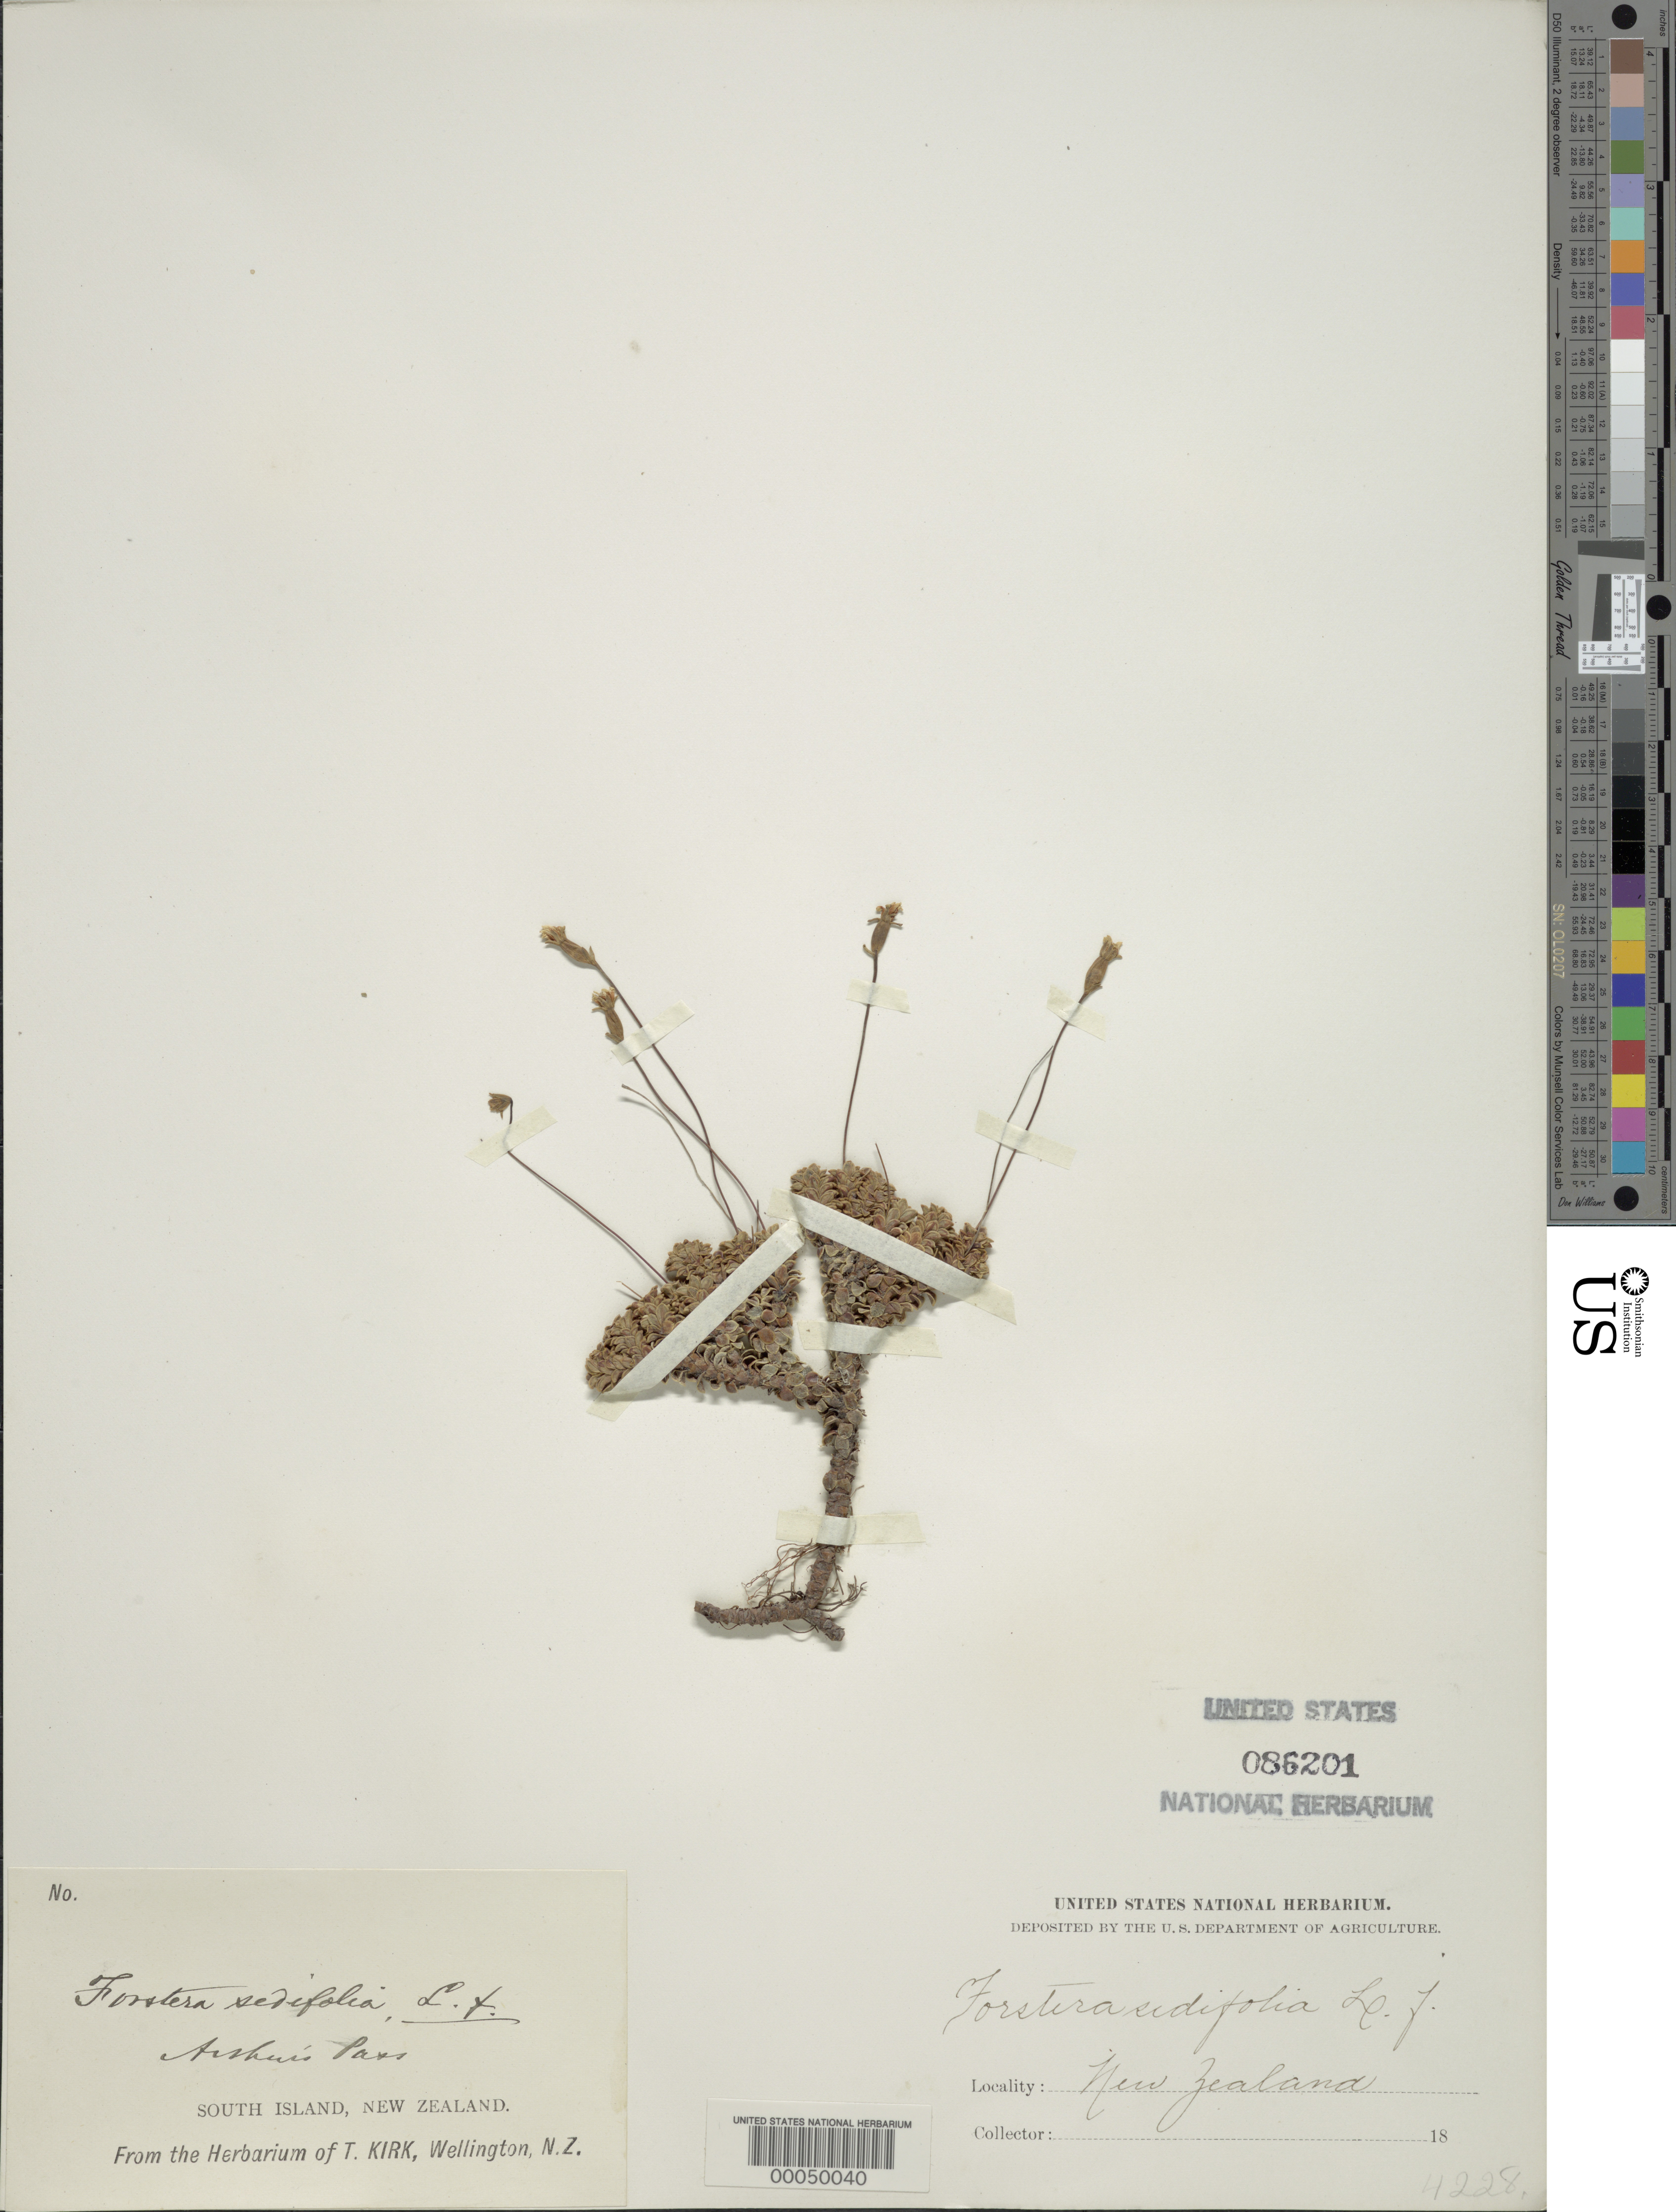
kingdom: Plantae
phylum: Tracheophyta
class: Magnoliopsida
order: Asterales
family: Stylidiaceae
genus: Forstera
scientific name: Forstera sedifolia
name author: G. Forst.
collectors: ex herb. T. Kirk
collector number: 4228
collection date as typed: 18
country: New Zealand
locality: Arthur's Pass. South Island.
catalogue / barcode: US 86201